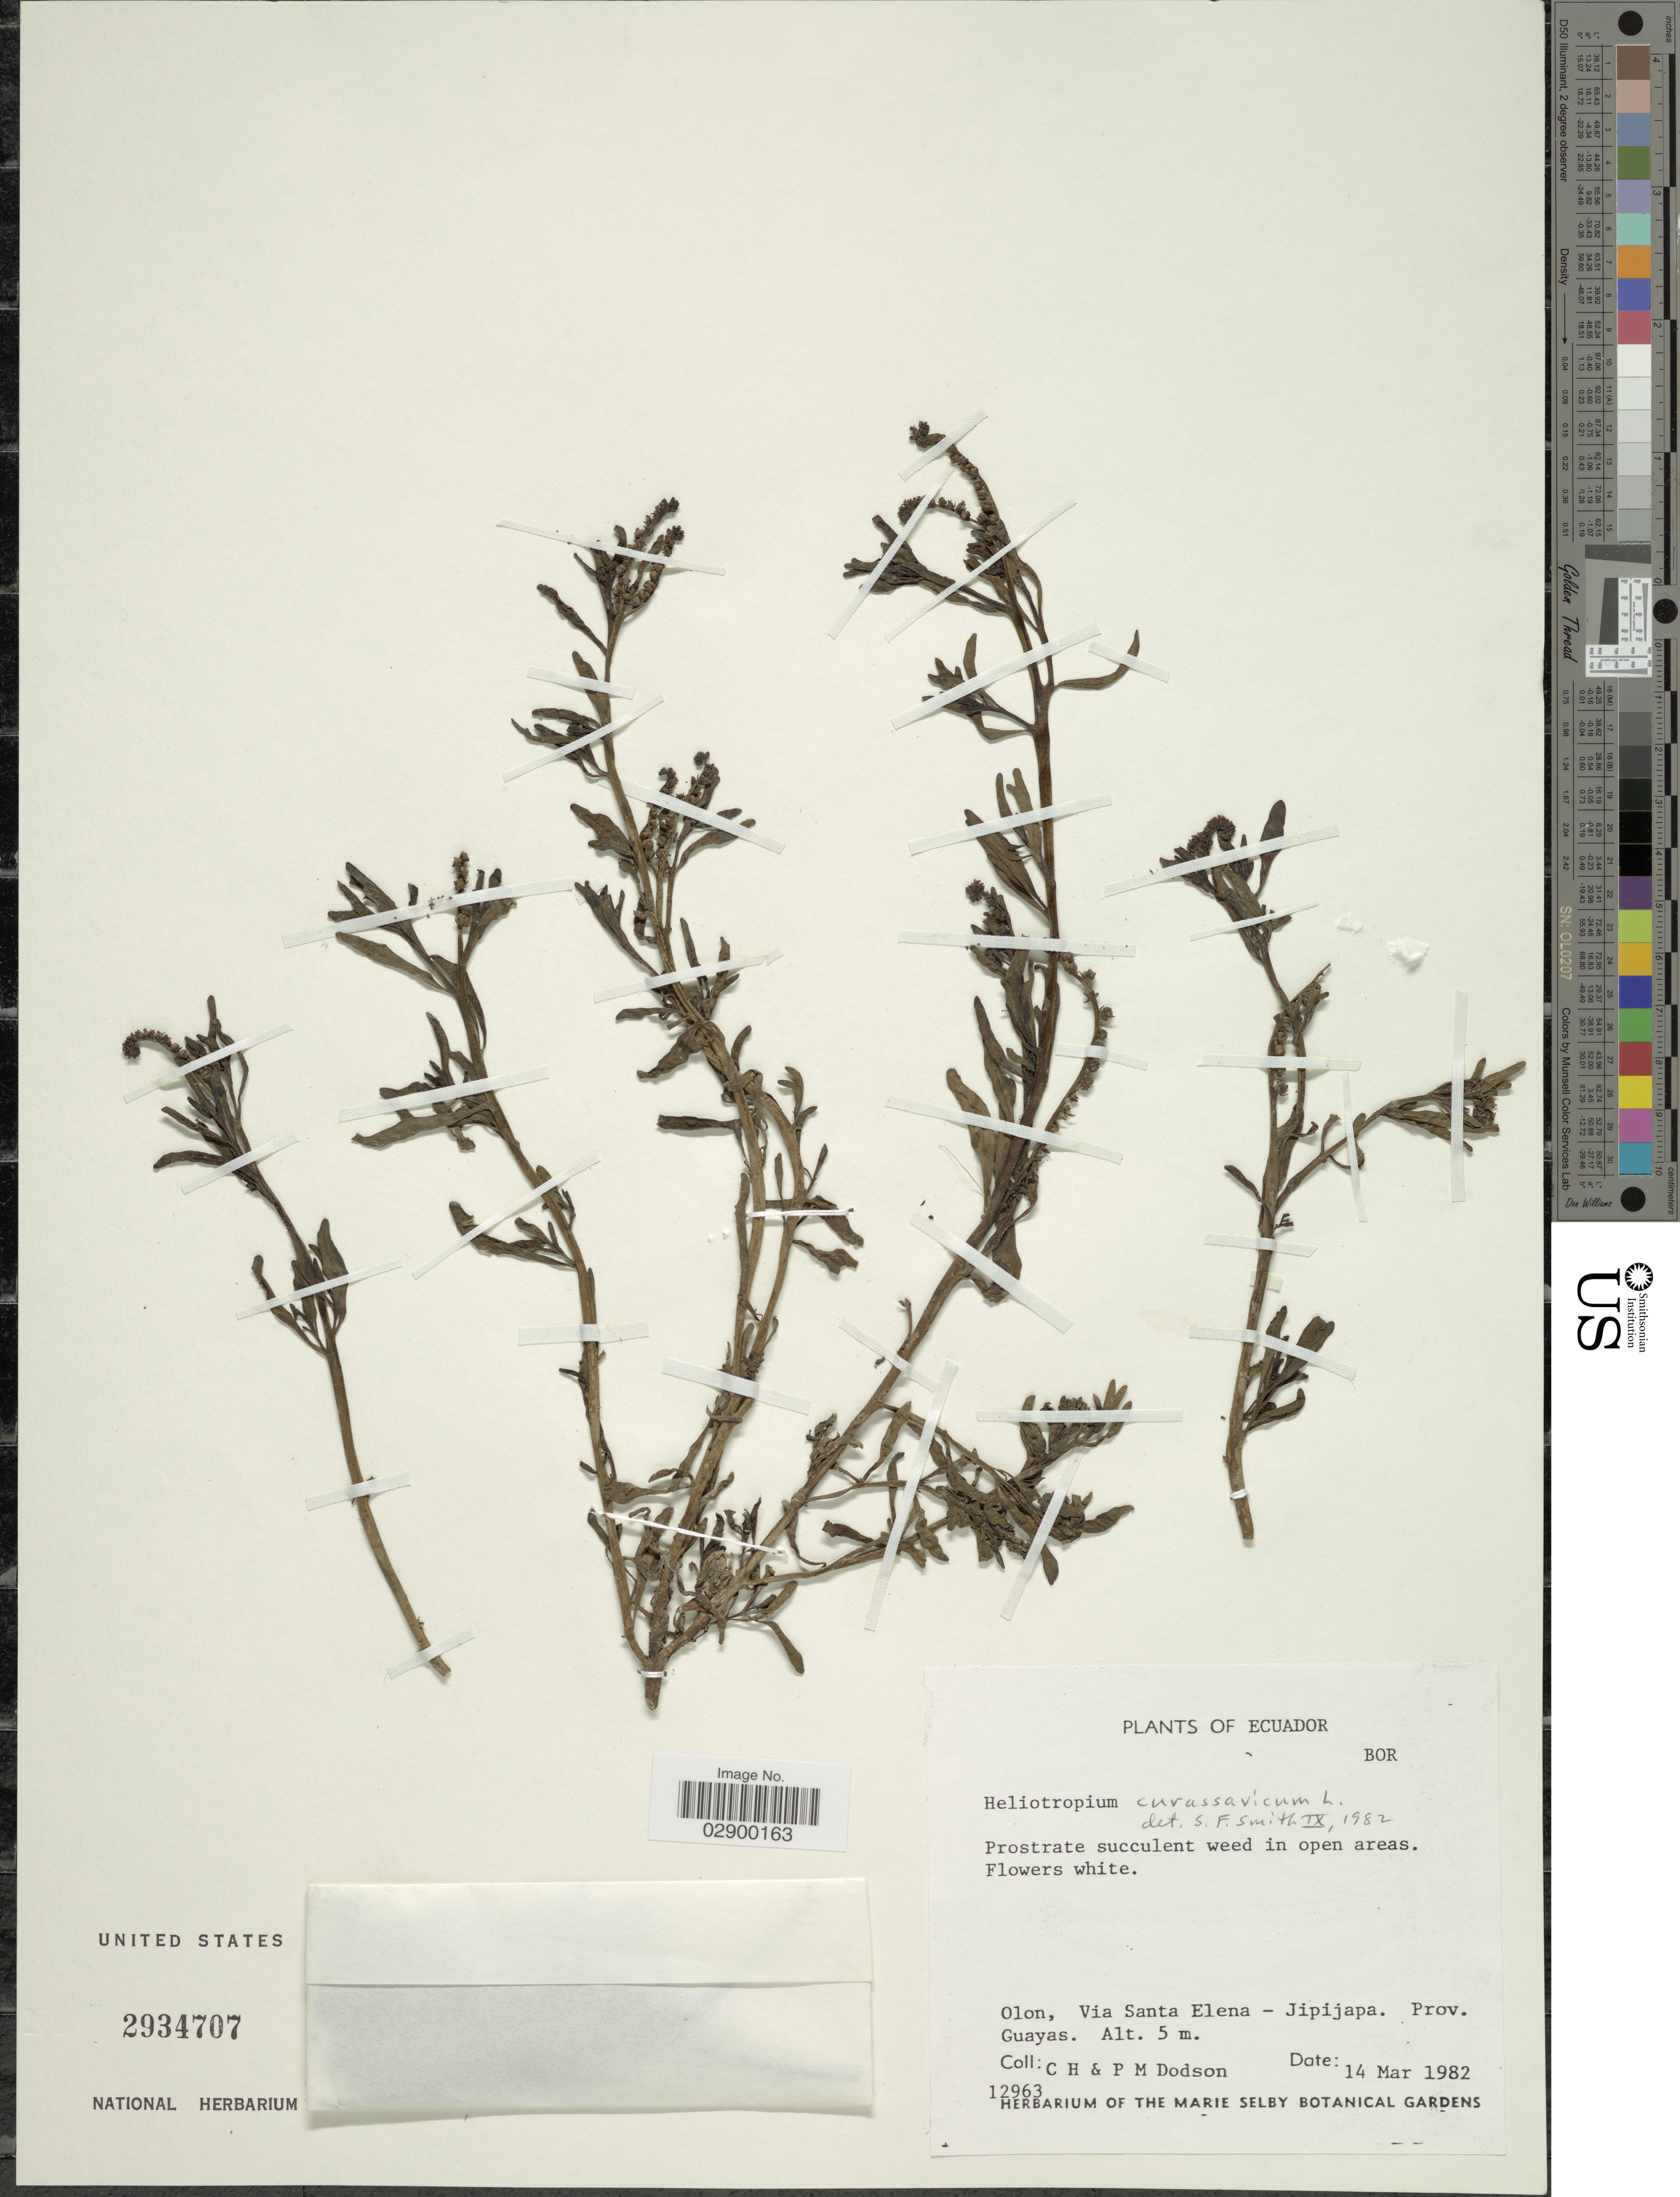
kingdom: Plantae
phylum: Tracheophyta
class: Magnoliopsida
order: Boraginales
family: Heliotropiaceae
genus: Heliotropium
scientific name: Heliotropium curassavicum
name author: L.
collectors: C. H. Dodson & P. M. Dodson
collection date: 1982-03-14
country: Ecuador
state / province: Guayas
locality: Olon, Via Santa Elena - Jipijapa, Prov. Guayas.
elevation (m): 5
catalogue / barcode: US 2934707